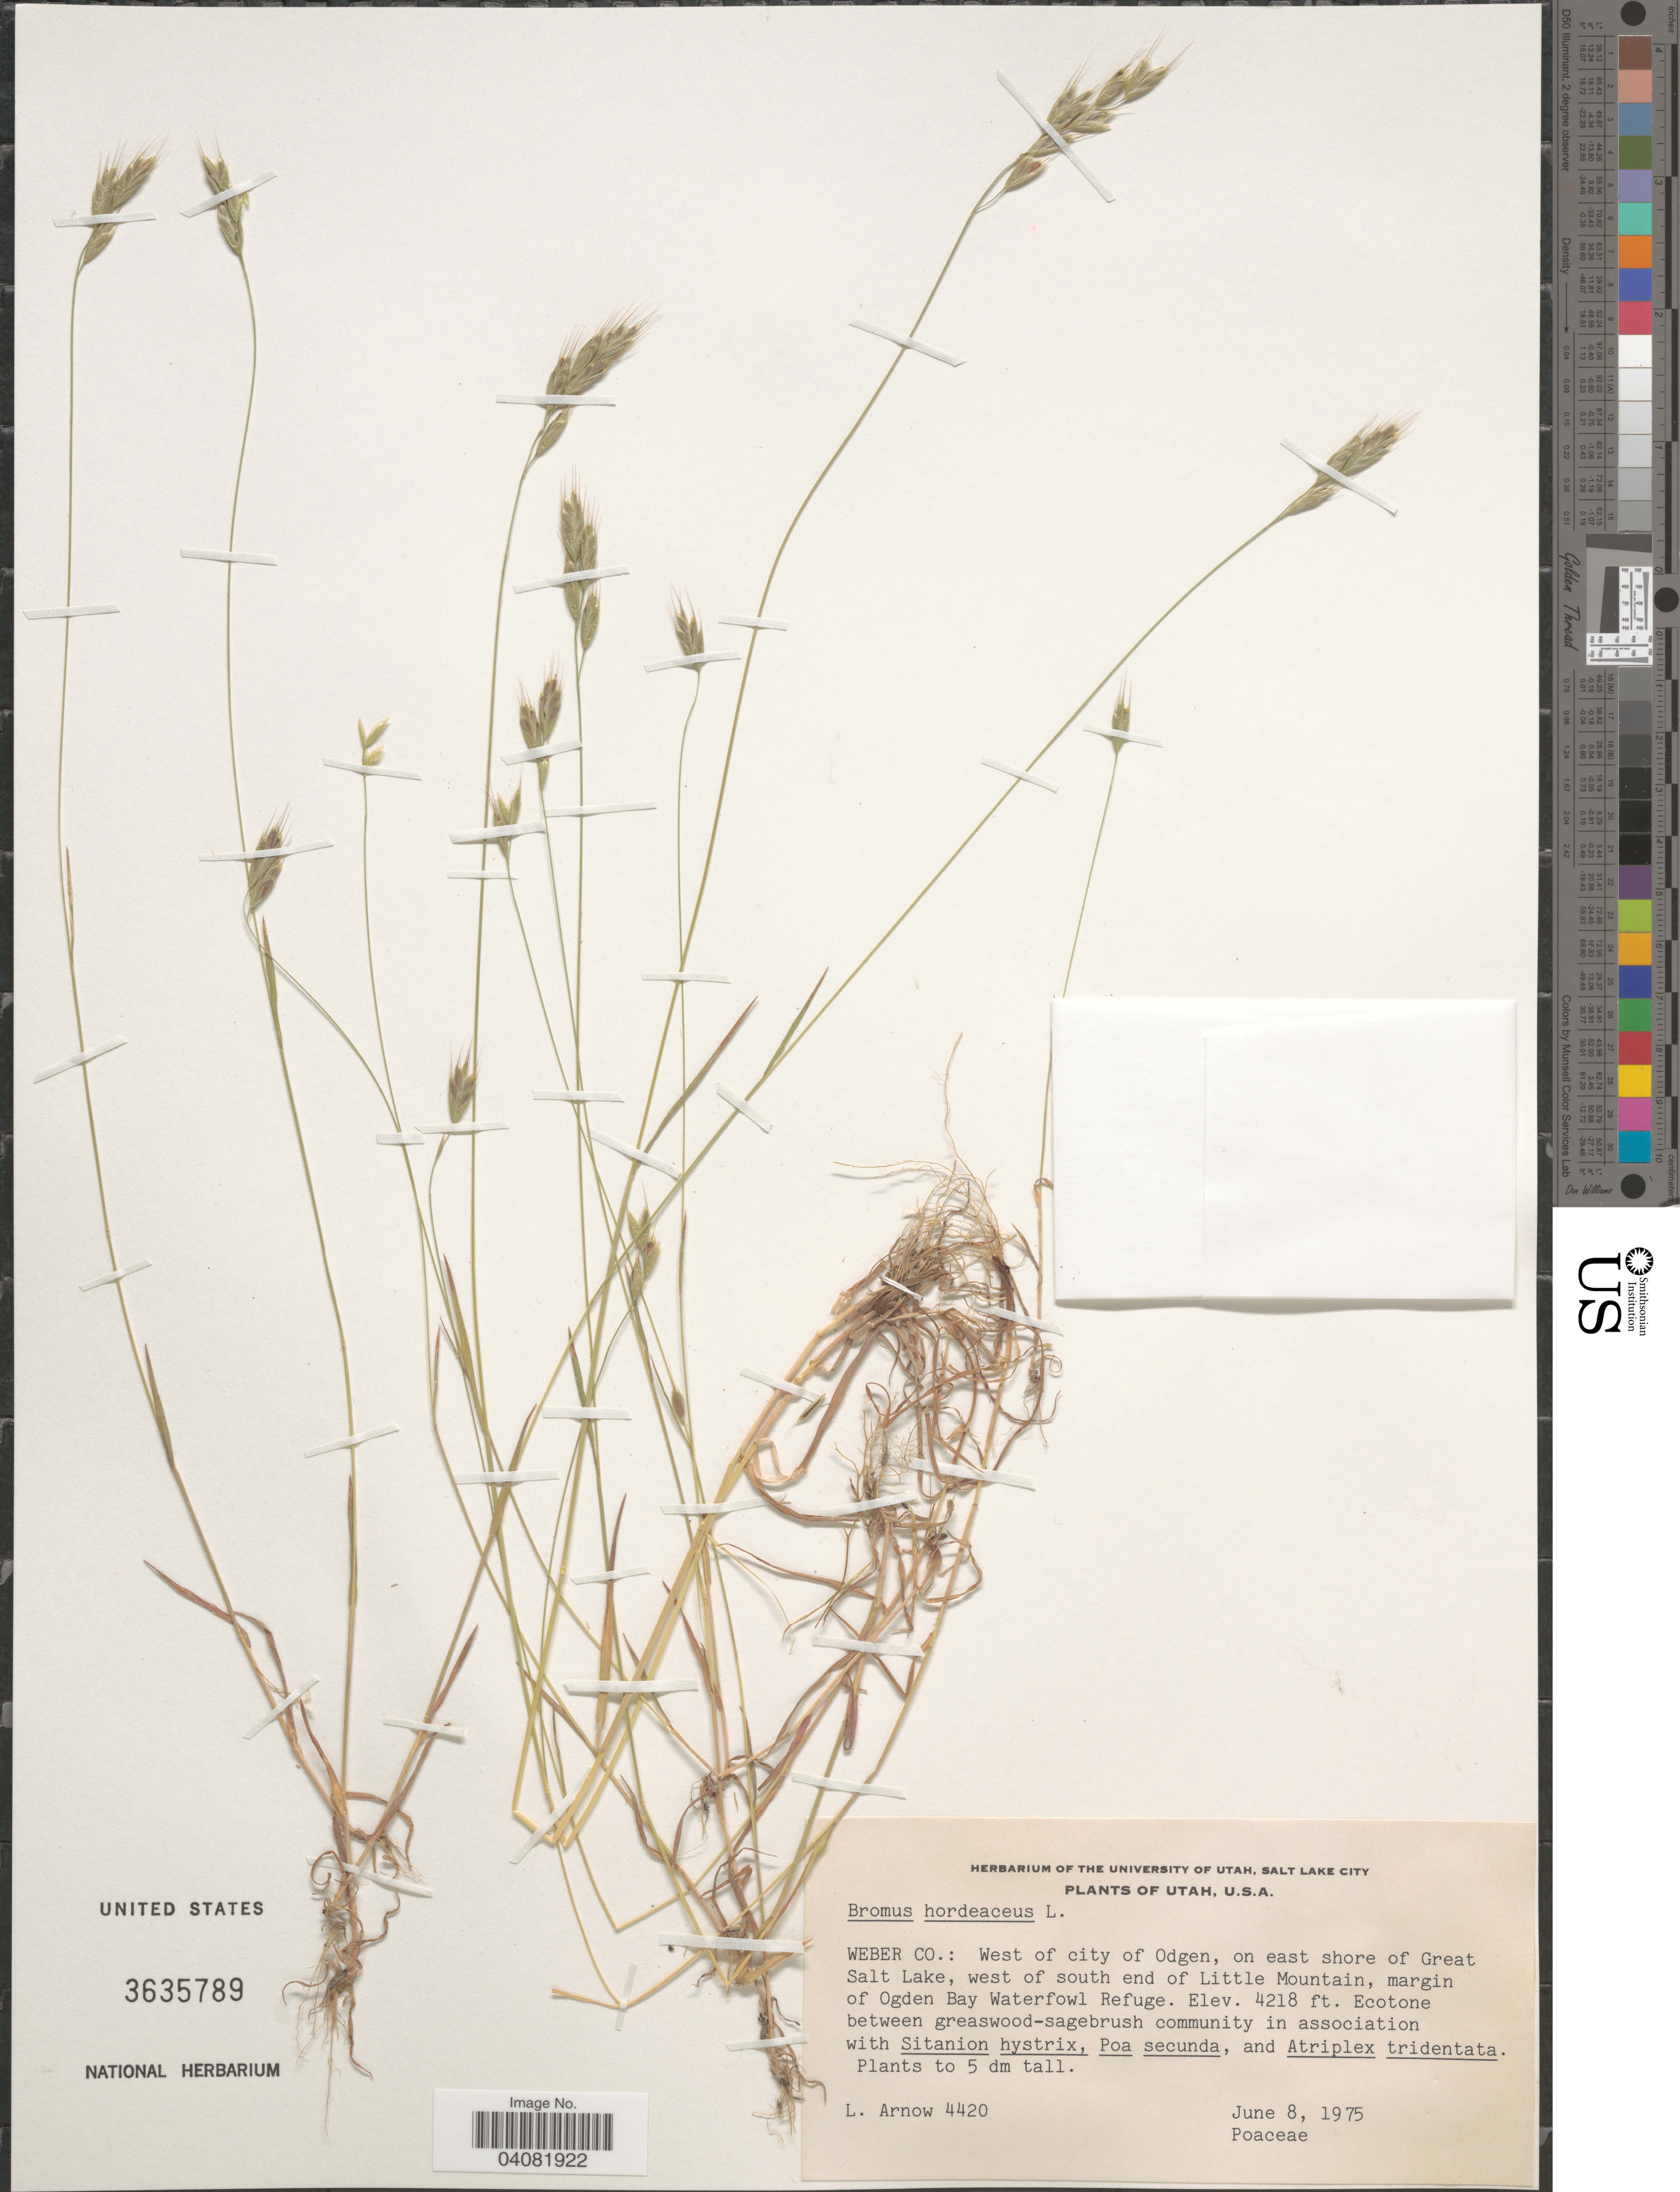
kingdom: Plantae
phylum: Tracheophyta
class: Liliopsida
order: Poales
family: Poaceae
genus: Bromus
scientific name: Bromus hordeaceus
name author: L.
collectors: L. Arnow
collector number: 4420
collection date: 1975-06-08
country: United States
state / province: Utah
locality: Weber Co.: West of City of Odgen, on east shore of Great Salt Lake, west of south end of Little Mountain, margin of Ogden Bay Waterfowl Refuge.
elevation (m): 1286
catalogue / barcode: US 3635789